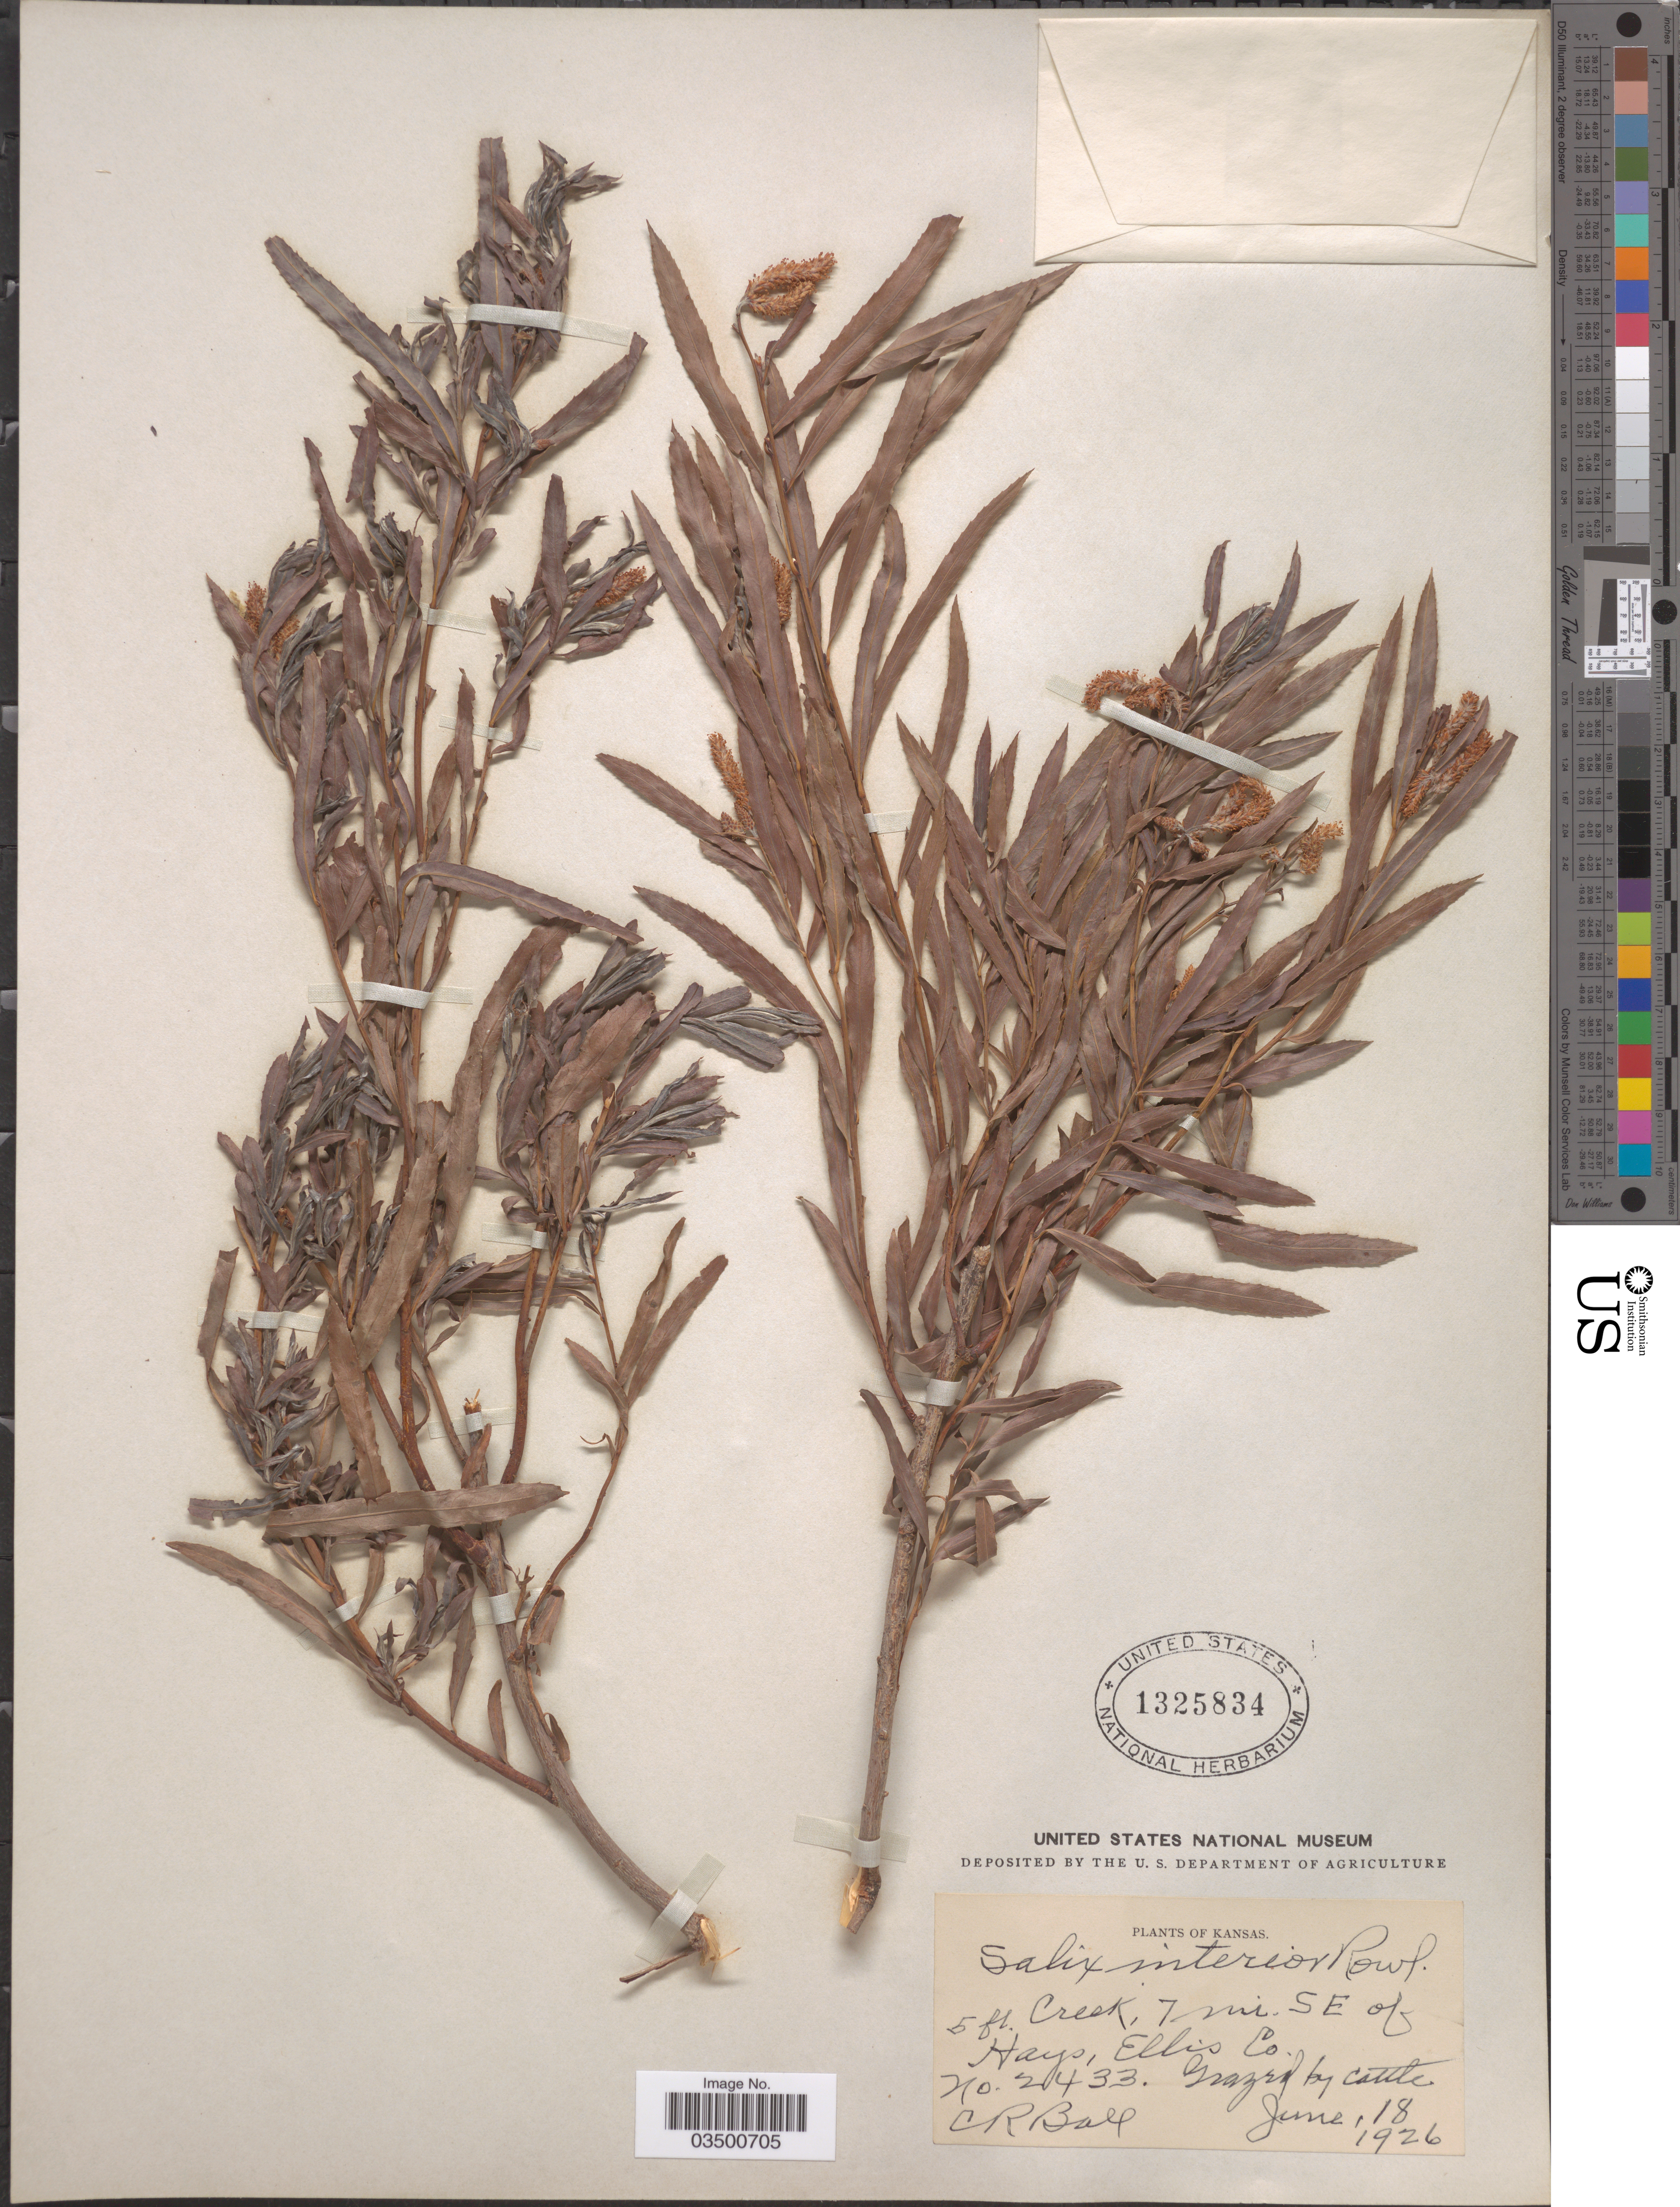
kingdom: Plantae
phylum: Tracheophyta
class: Magnoliopsida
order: Malpighiales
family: Salicaceae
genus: Salix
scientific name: Salix interior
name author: Rowlee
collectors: C. R. Ball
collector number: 2433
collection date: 1926-06-18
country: United States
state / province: Kansas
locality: Creek, 7 mi. SE of Hays, Ellis Co.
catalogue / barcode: US 1325834